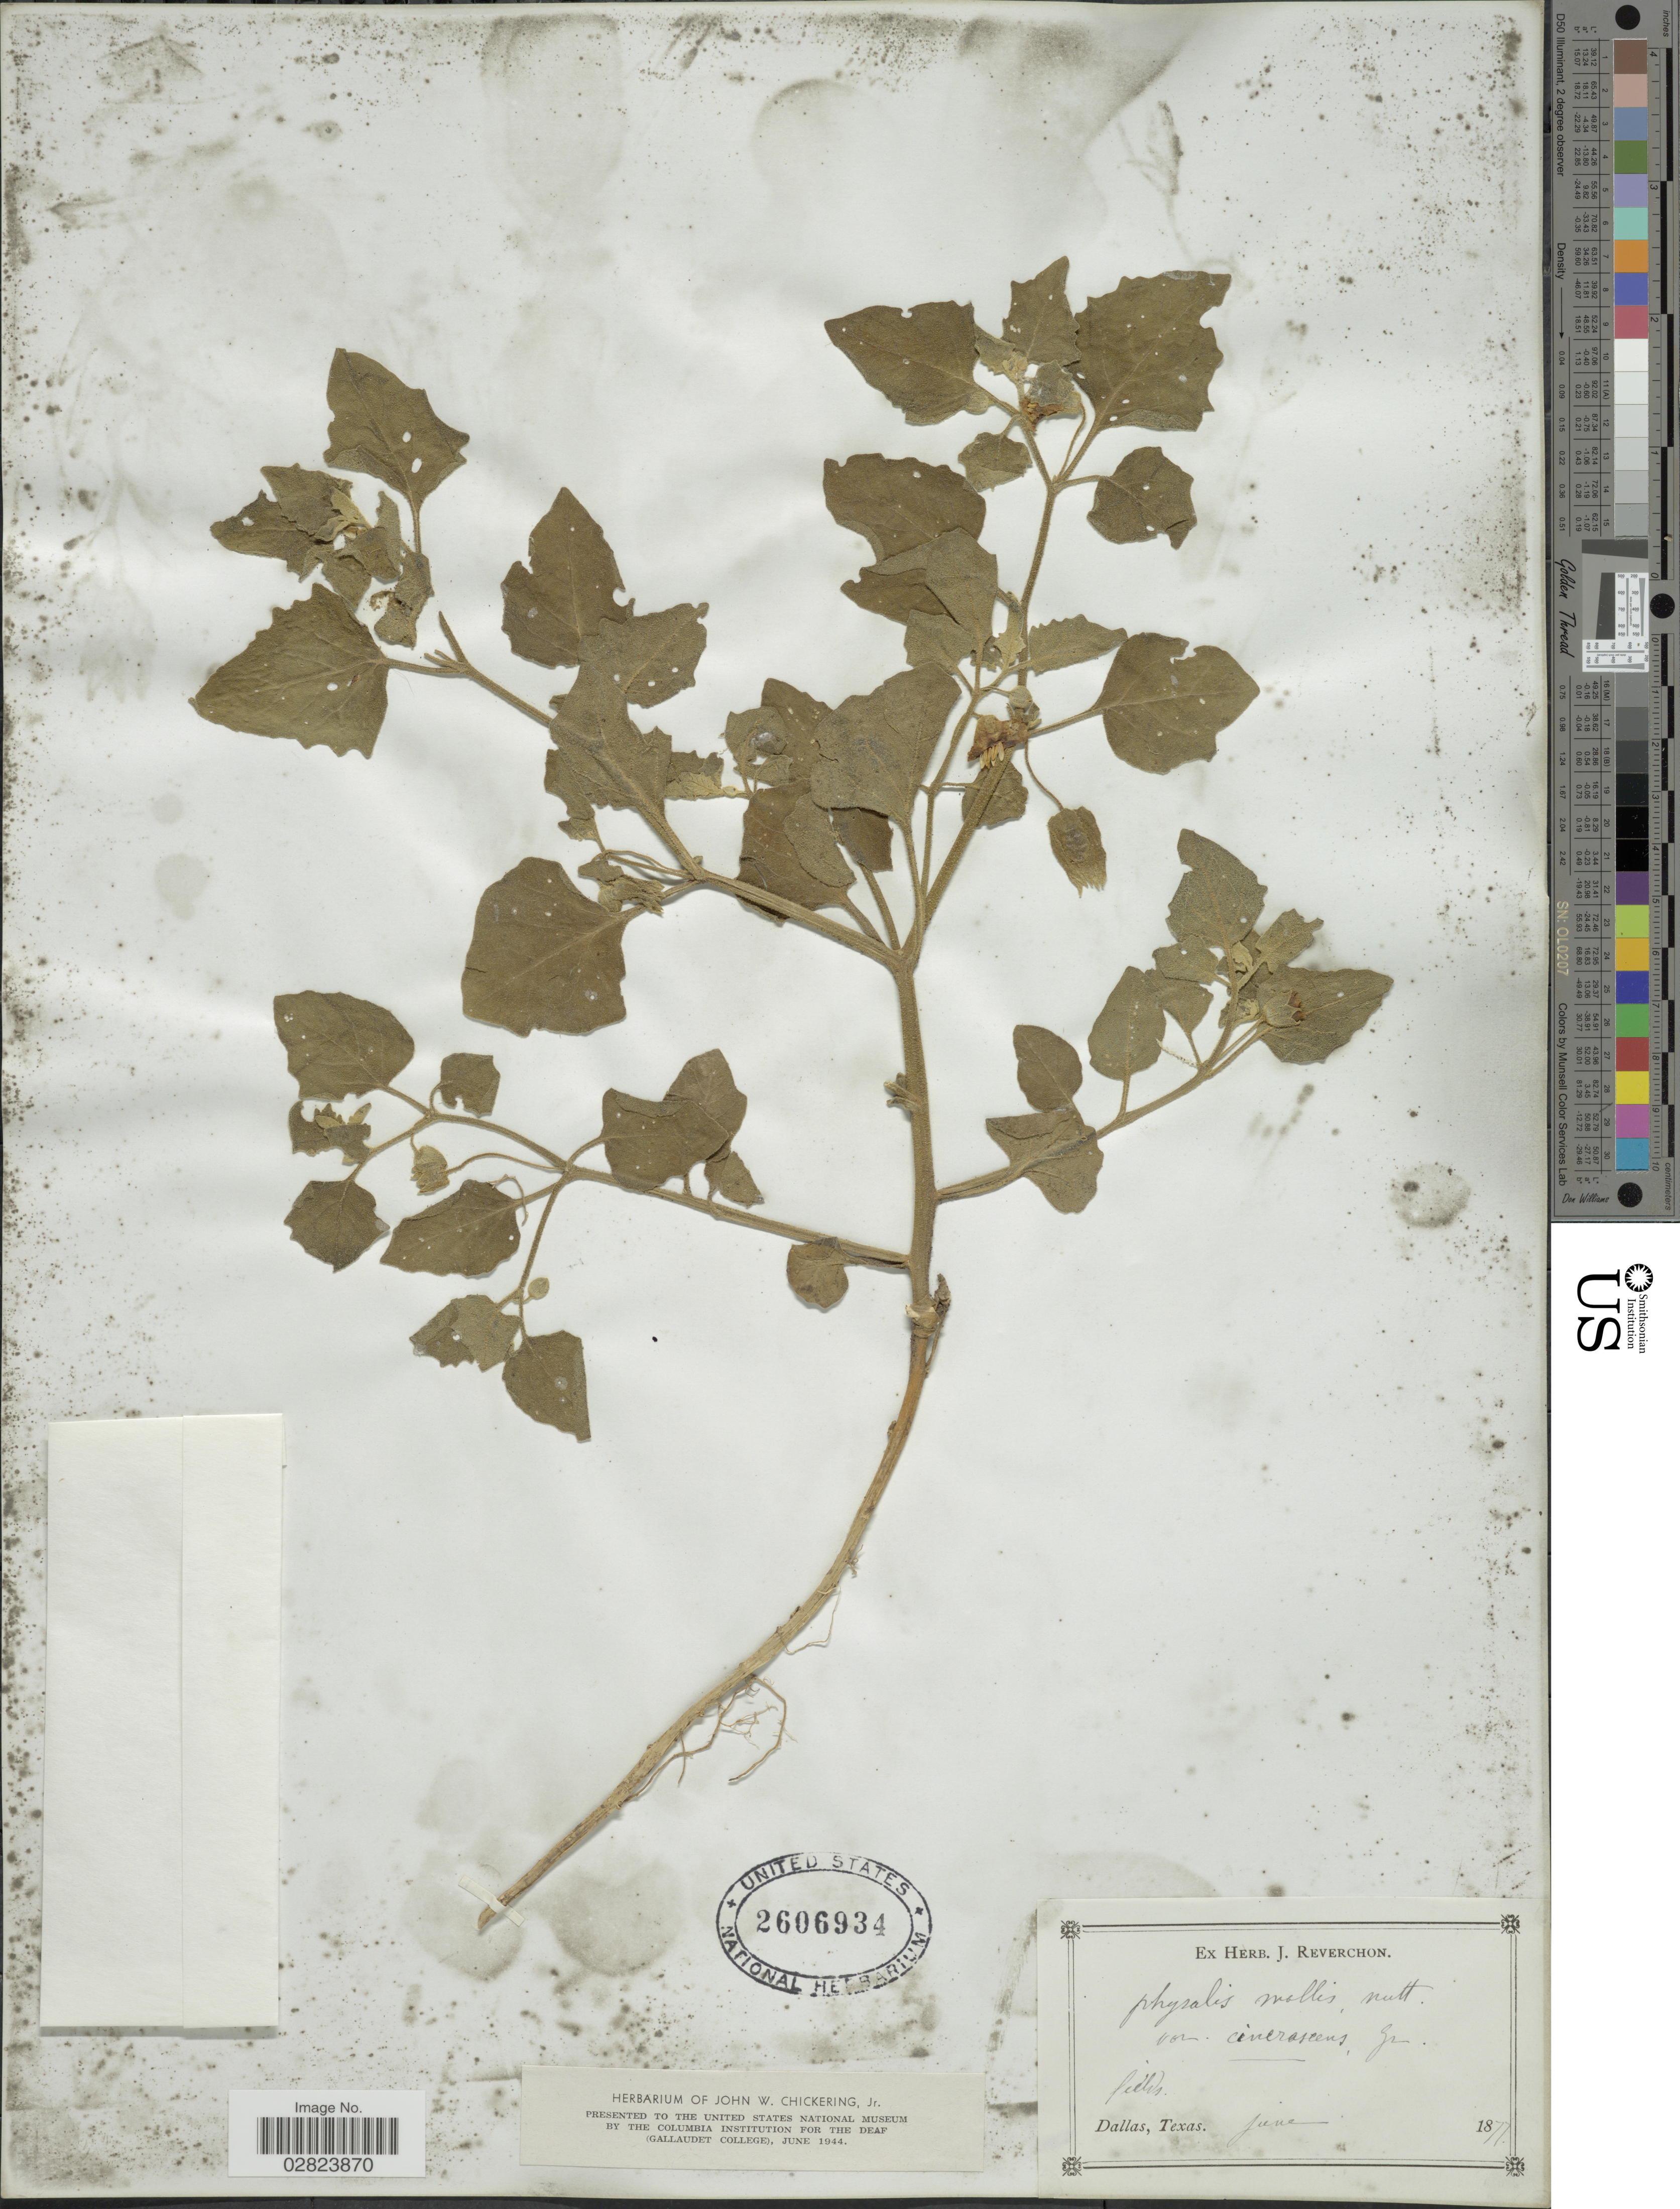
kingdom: Plantae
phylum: Tracheophyta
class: Magnoliopsida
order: Solanales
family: Solanaceae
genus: Physalis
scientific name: Physalis mollis var. cinerascens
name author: (Dunal) A. Gray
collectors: ex herb. J. Reverchon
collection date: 1877-06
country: United States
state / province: Texas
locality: Dallas.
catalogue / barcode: US 2606934